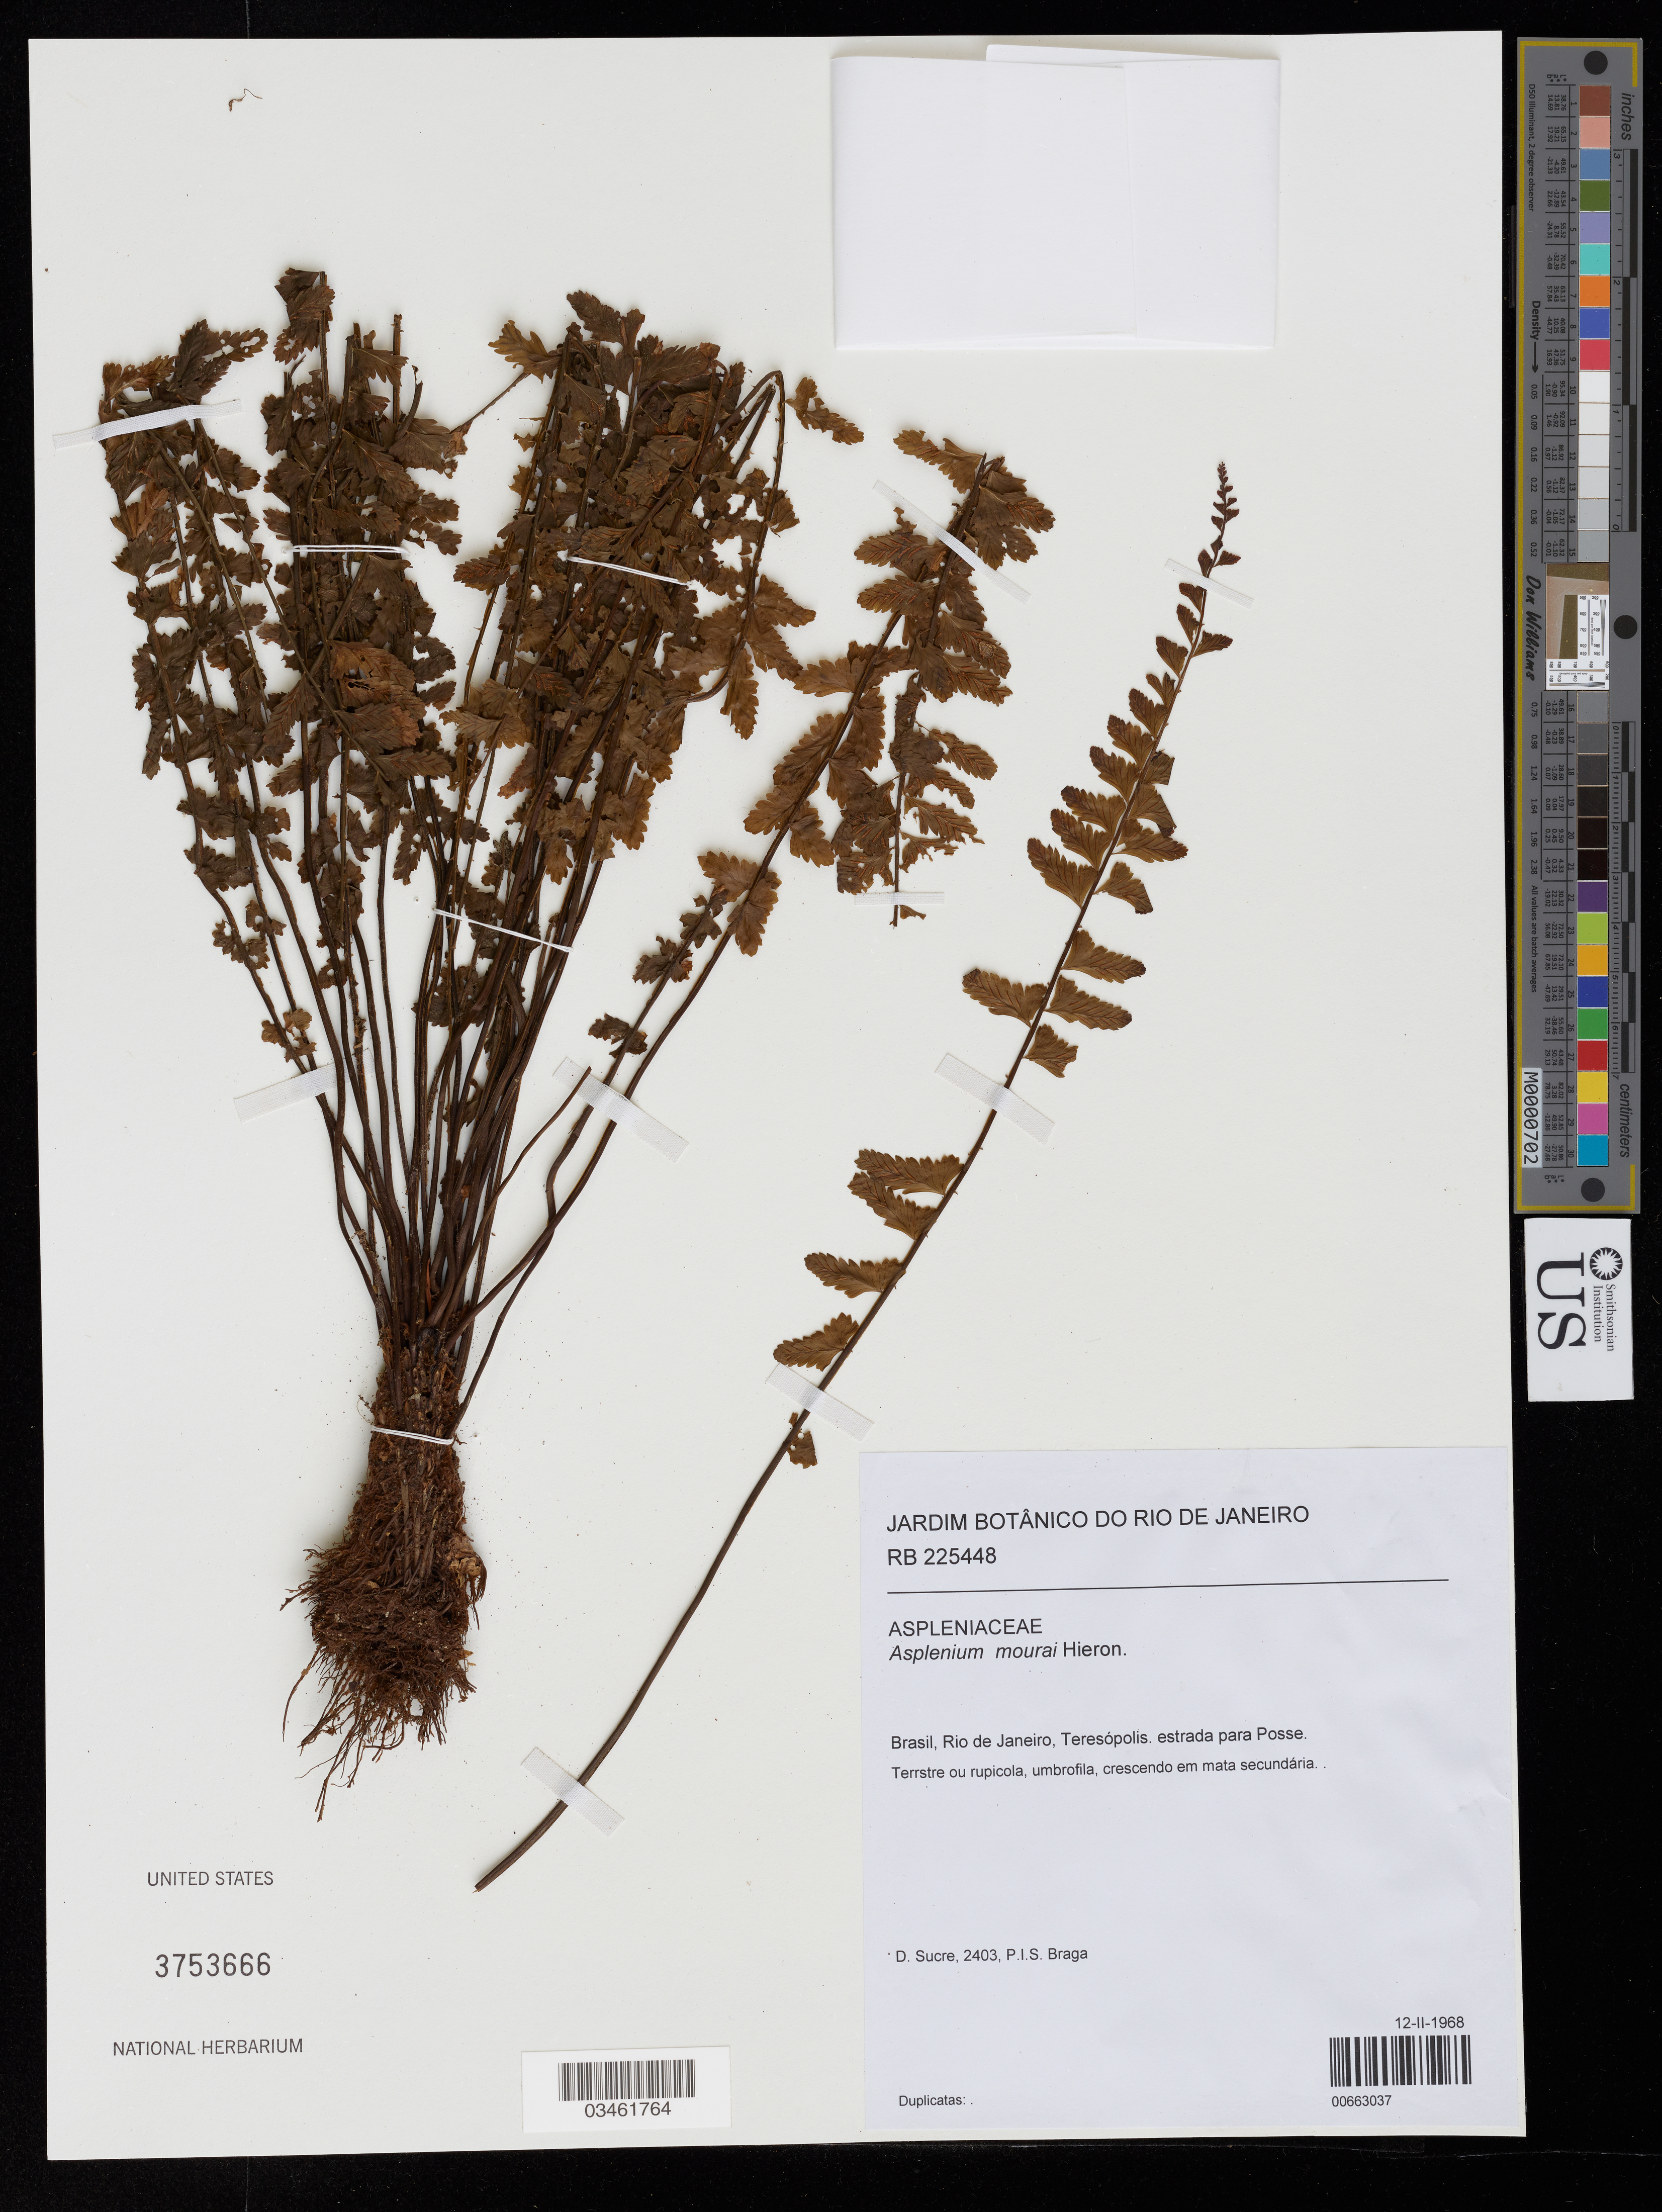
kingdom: Plantae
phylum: Tracheophyta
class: Polypodiopsida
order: Polypodiales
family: Aspleniaceae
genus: Asplenium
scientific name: Asplenium mourai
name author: Hieron.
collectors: D. Sucre & P. I. S. Braga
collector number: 2403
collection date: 1968-02-12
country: Brazil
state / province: Rio de Janeiro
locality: Teresópolis. estrada para Posse.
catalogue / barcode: US 3753666